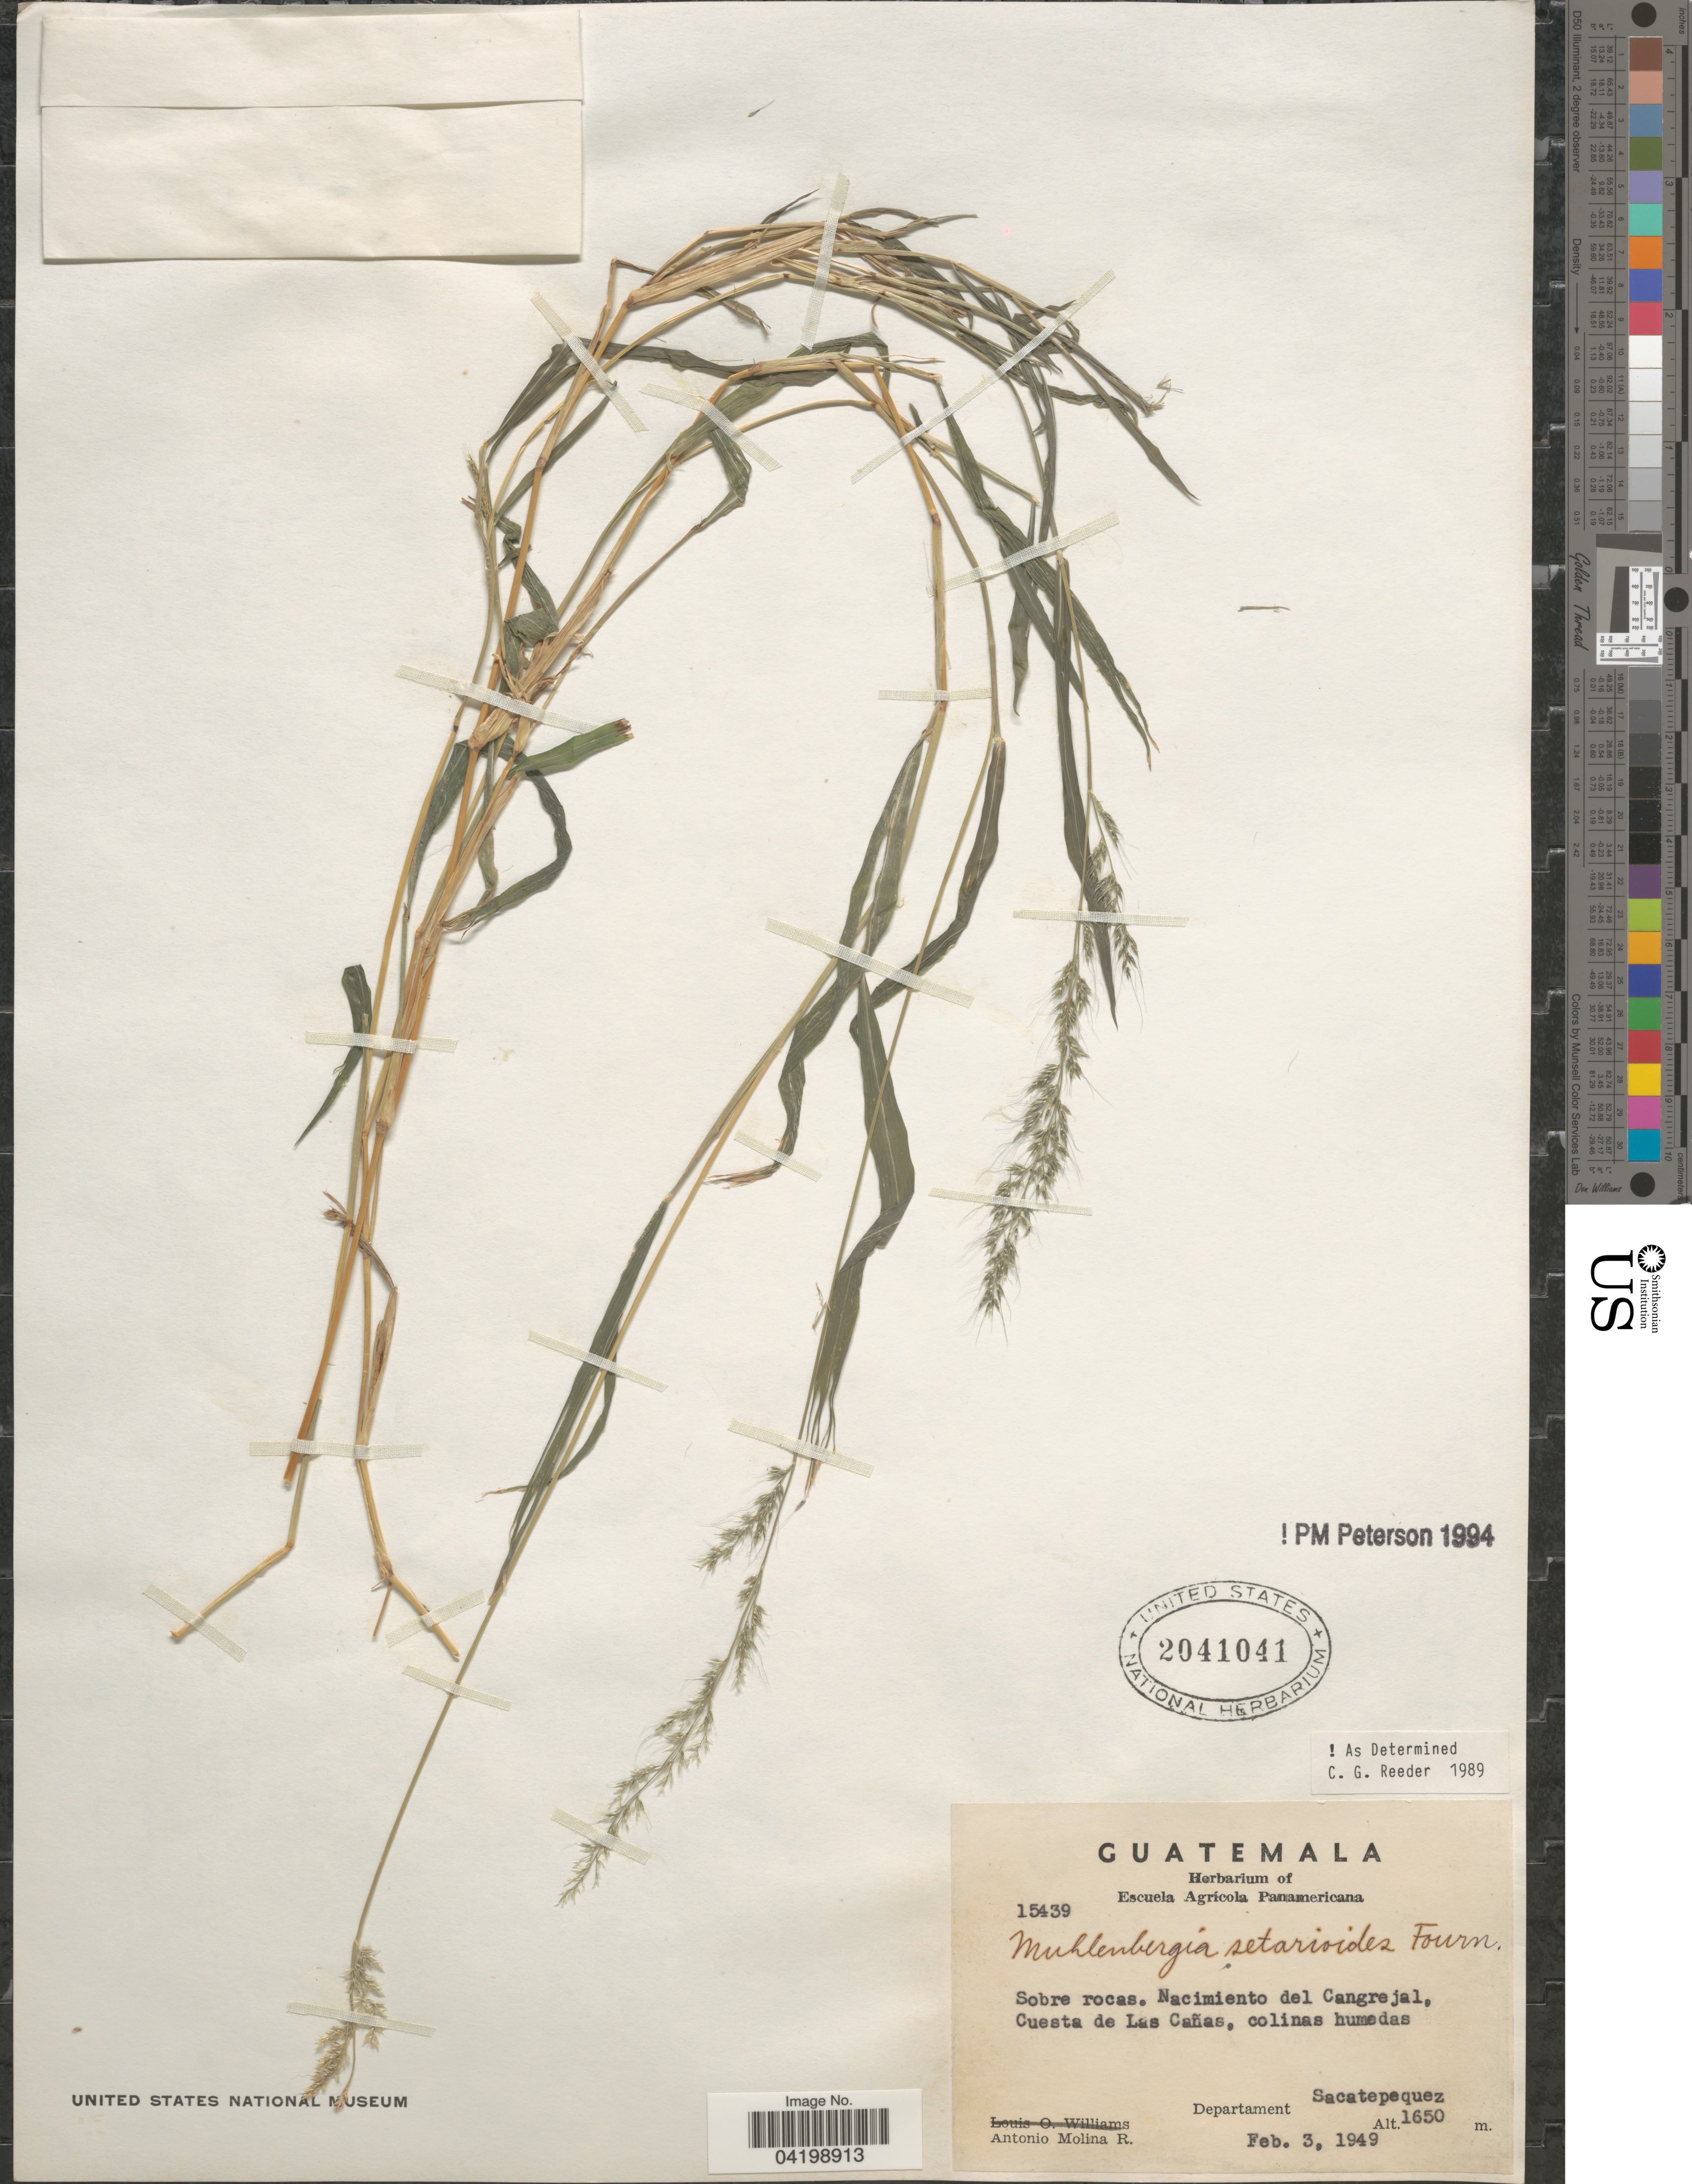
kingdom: Plantae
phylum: Tracheophyta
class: Liliopsida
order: Poales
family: Poaceae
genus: Muhlenbergia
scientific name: Muhlenbergia setarioides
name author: E. Fourn.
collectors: A. Molina R.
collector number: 15439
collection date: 1949-02-03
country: Guatemala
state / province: Sacatepequez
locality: Nacimiento del Cangrejal, Cuesta de Las Cañas. Departament Sacatepequez.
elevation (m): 1650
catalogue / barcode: US 2041041